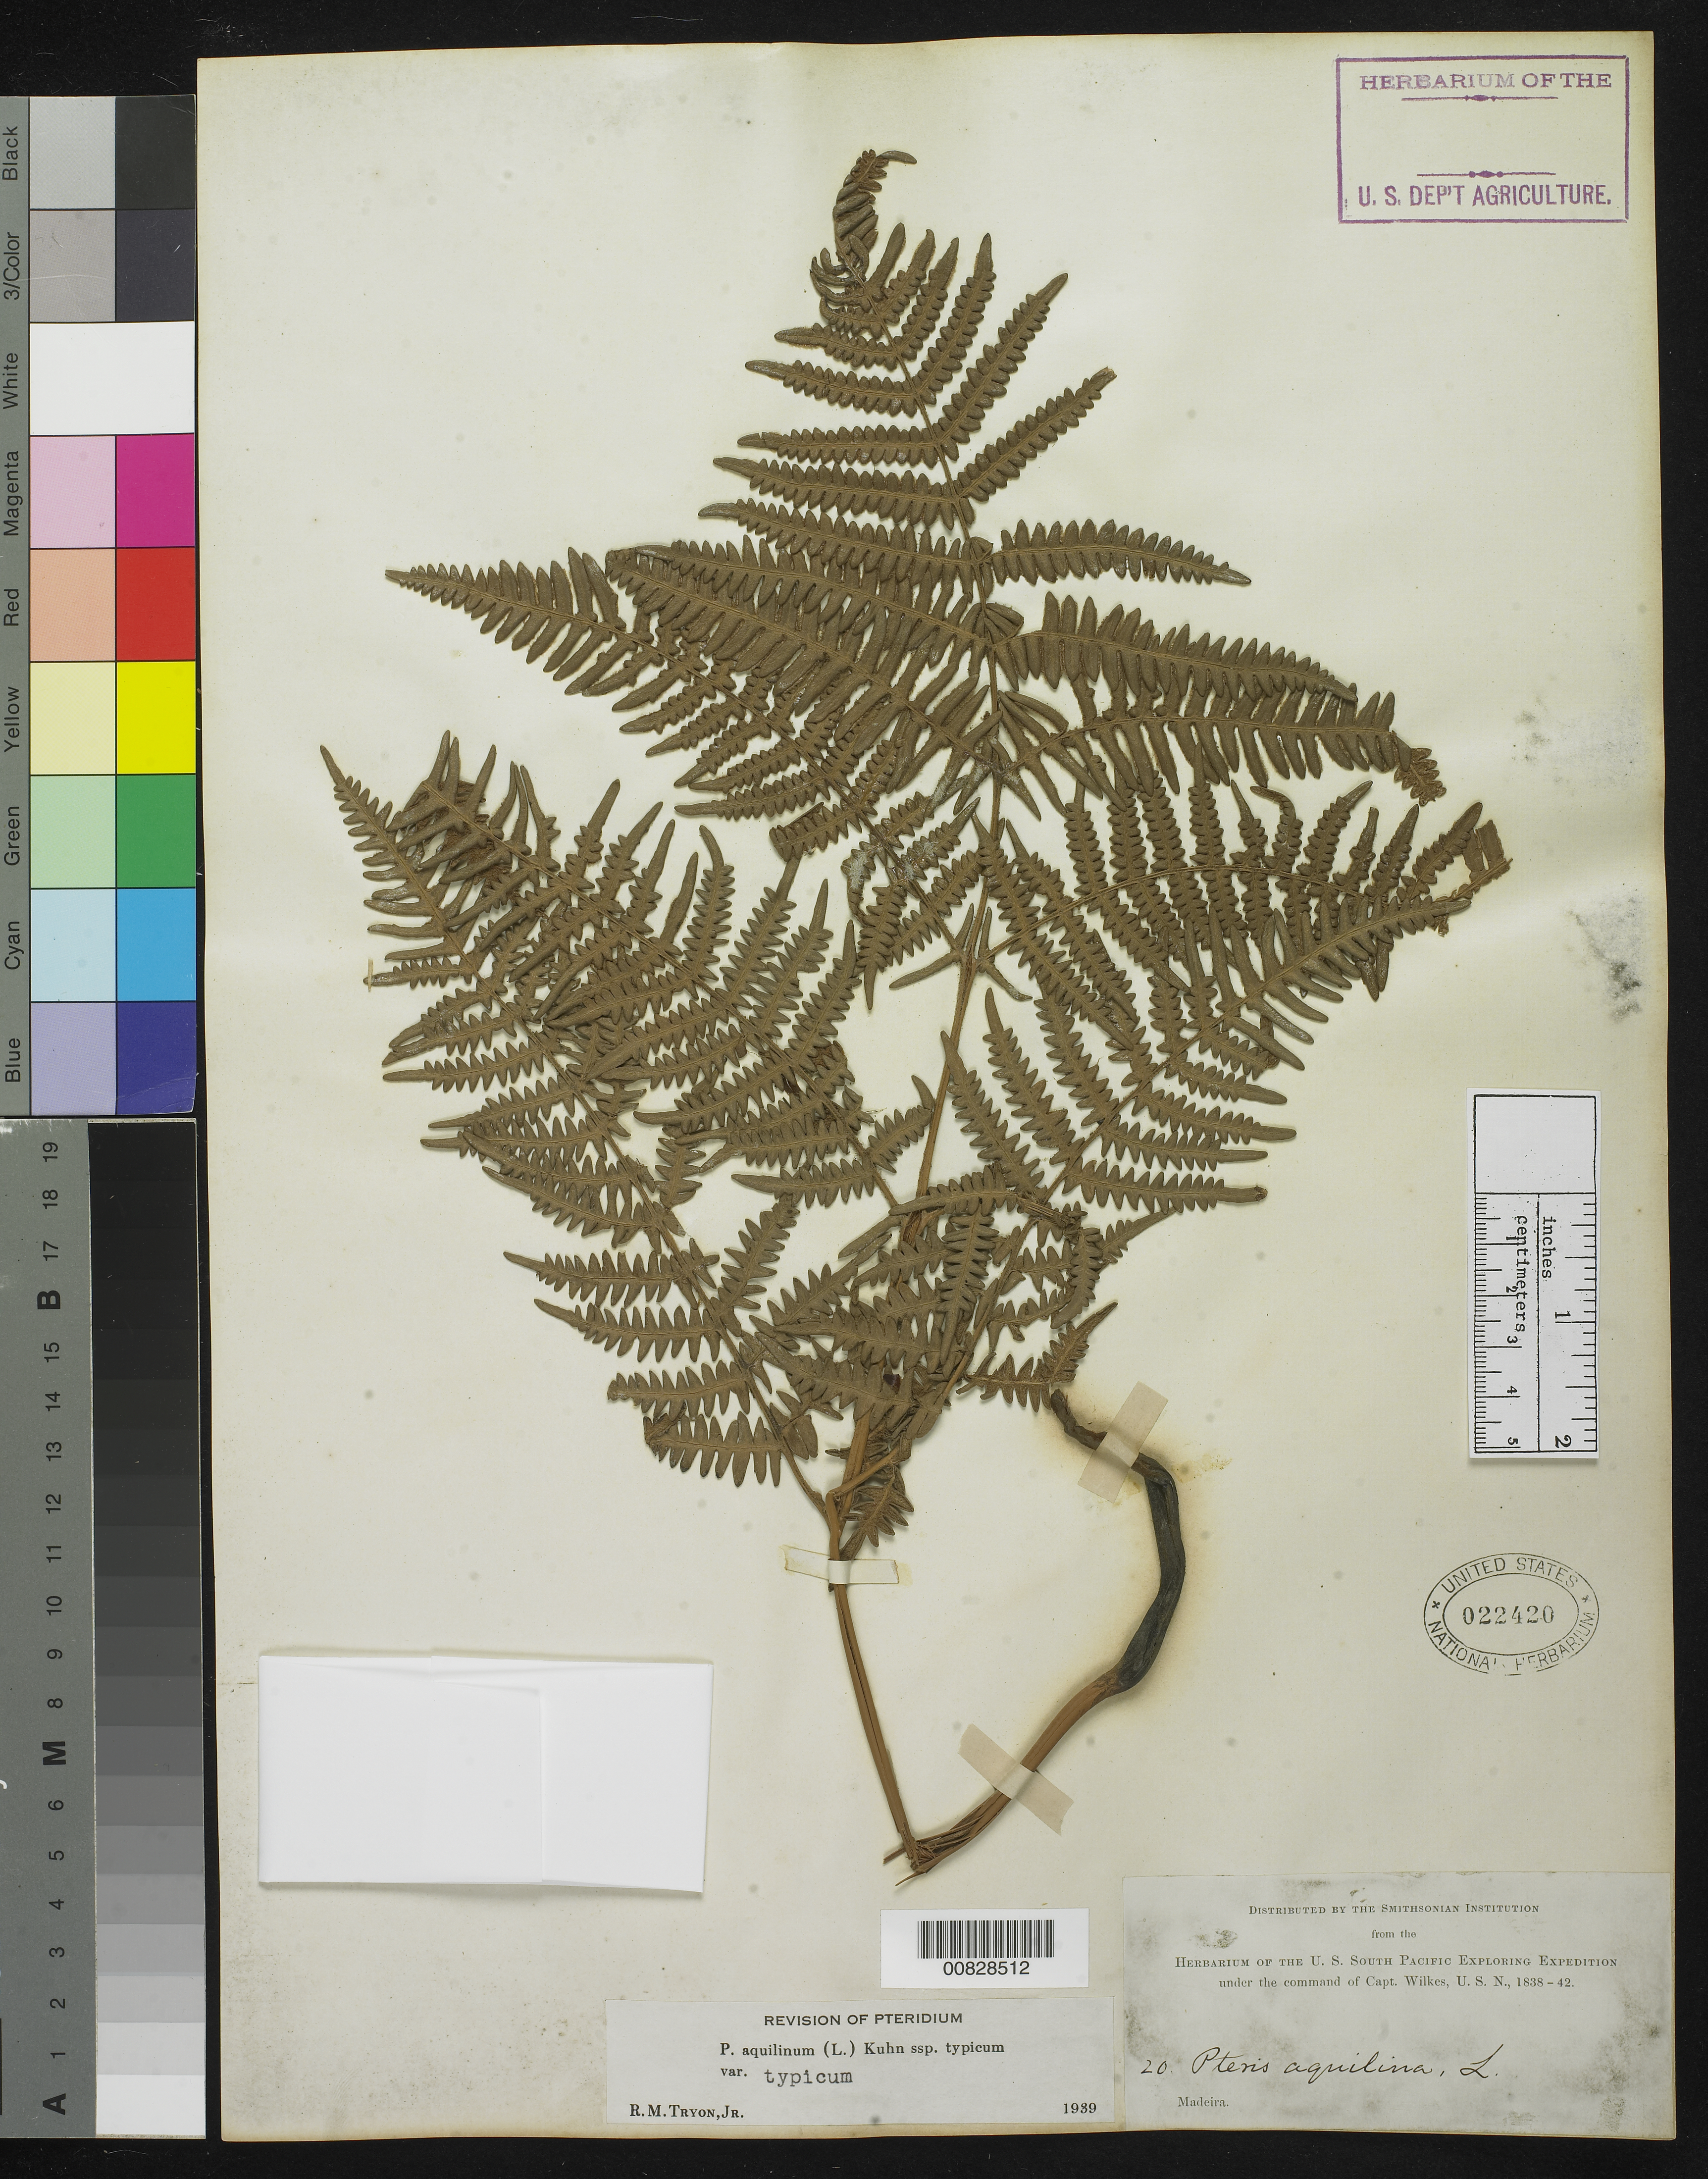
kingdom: Plantae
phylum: Tracheophyta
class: Polypodiopsida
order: Polypodiales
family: Dennstaedtiaceae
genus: Pteridium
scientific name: Pteridium aquilinum var. typicum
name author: R.M. Tryon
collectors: Wilkes Explor. Exped.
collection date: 1838/1842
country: Portugal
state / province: Madeira (Aut. Reg.)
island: Madeira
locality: Funchal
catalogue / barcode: US 22420